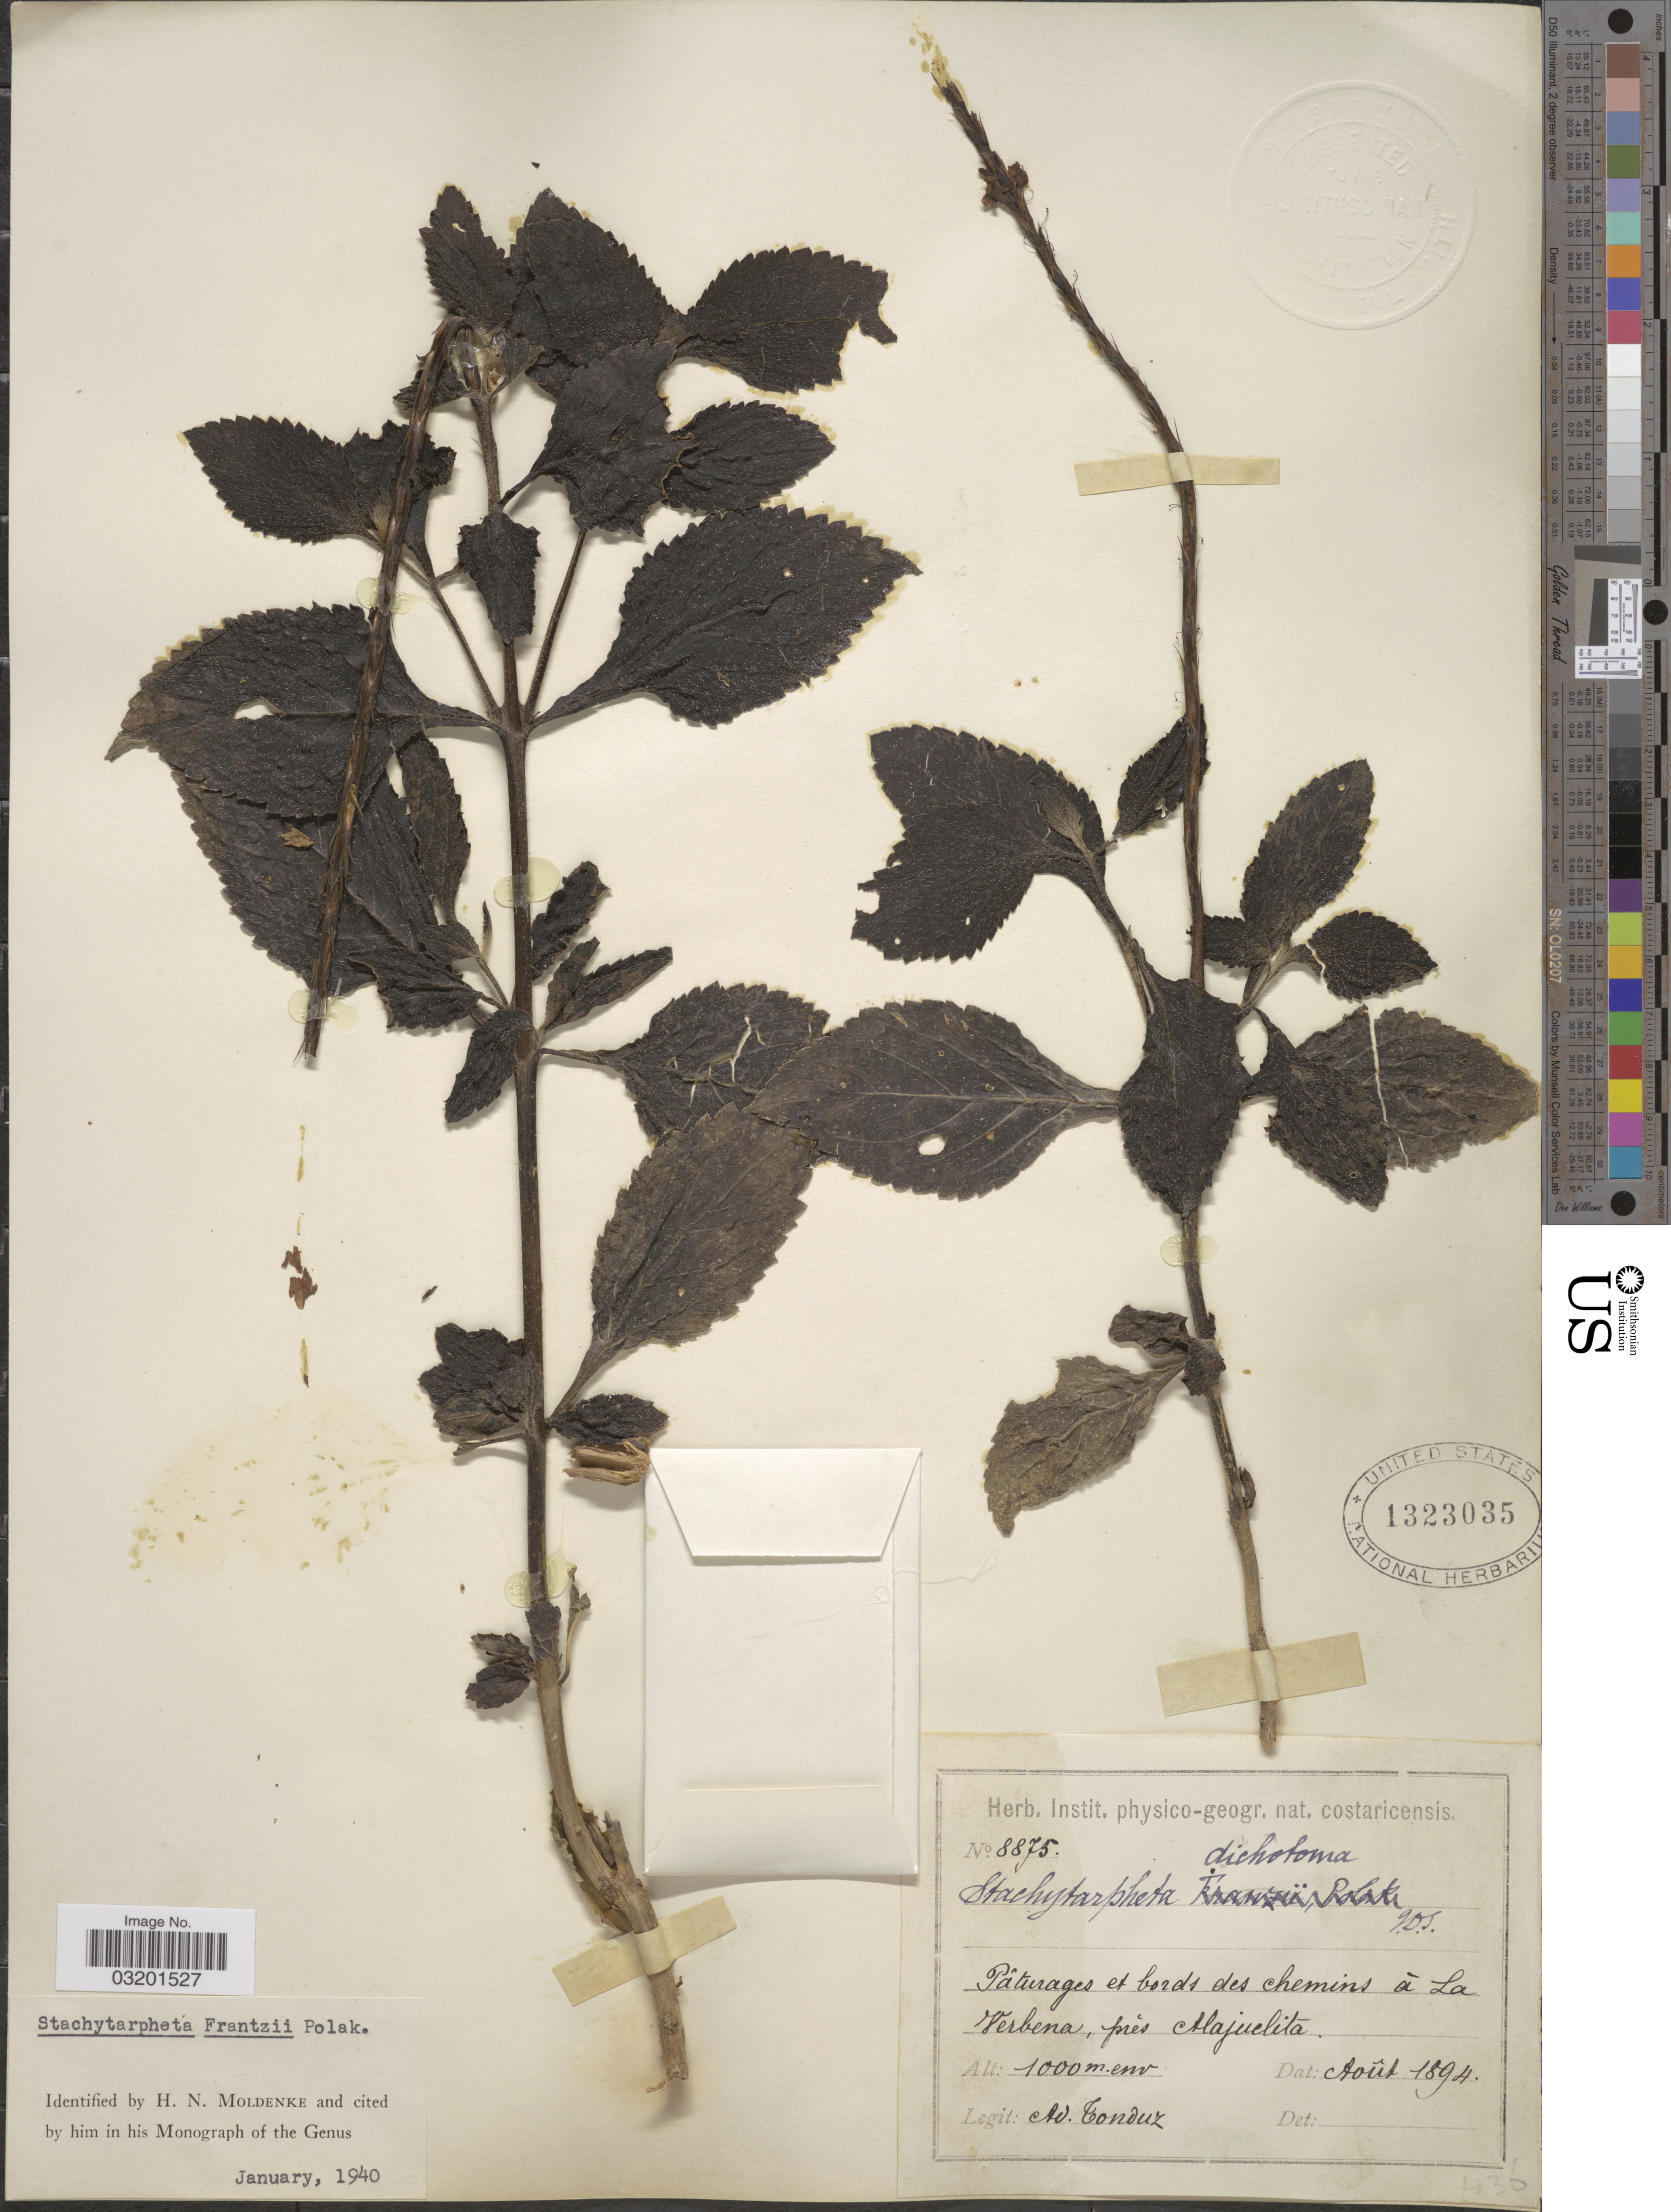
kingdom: Plantae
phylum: Tracheophyta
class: Magnoliopsida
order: Lamiales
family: Verbenaceae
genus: Stachytarpheta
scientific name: Stachytarpheta frantzii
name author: Pol.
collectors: A. Tonduz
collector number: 8875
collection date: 1894-08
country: Costa Rica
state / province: Alajuela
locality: Pâturages et bords des chemins à La Verbena.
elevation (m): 1000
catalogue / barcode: US 1323035